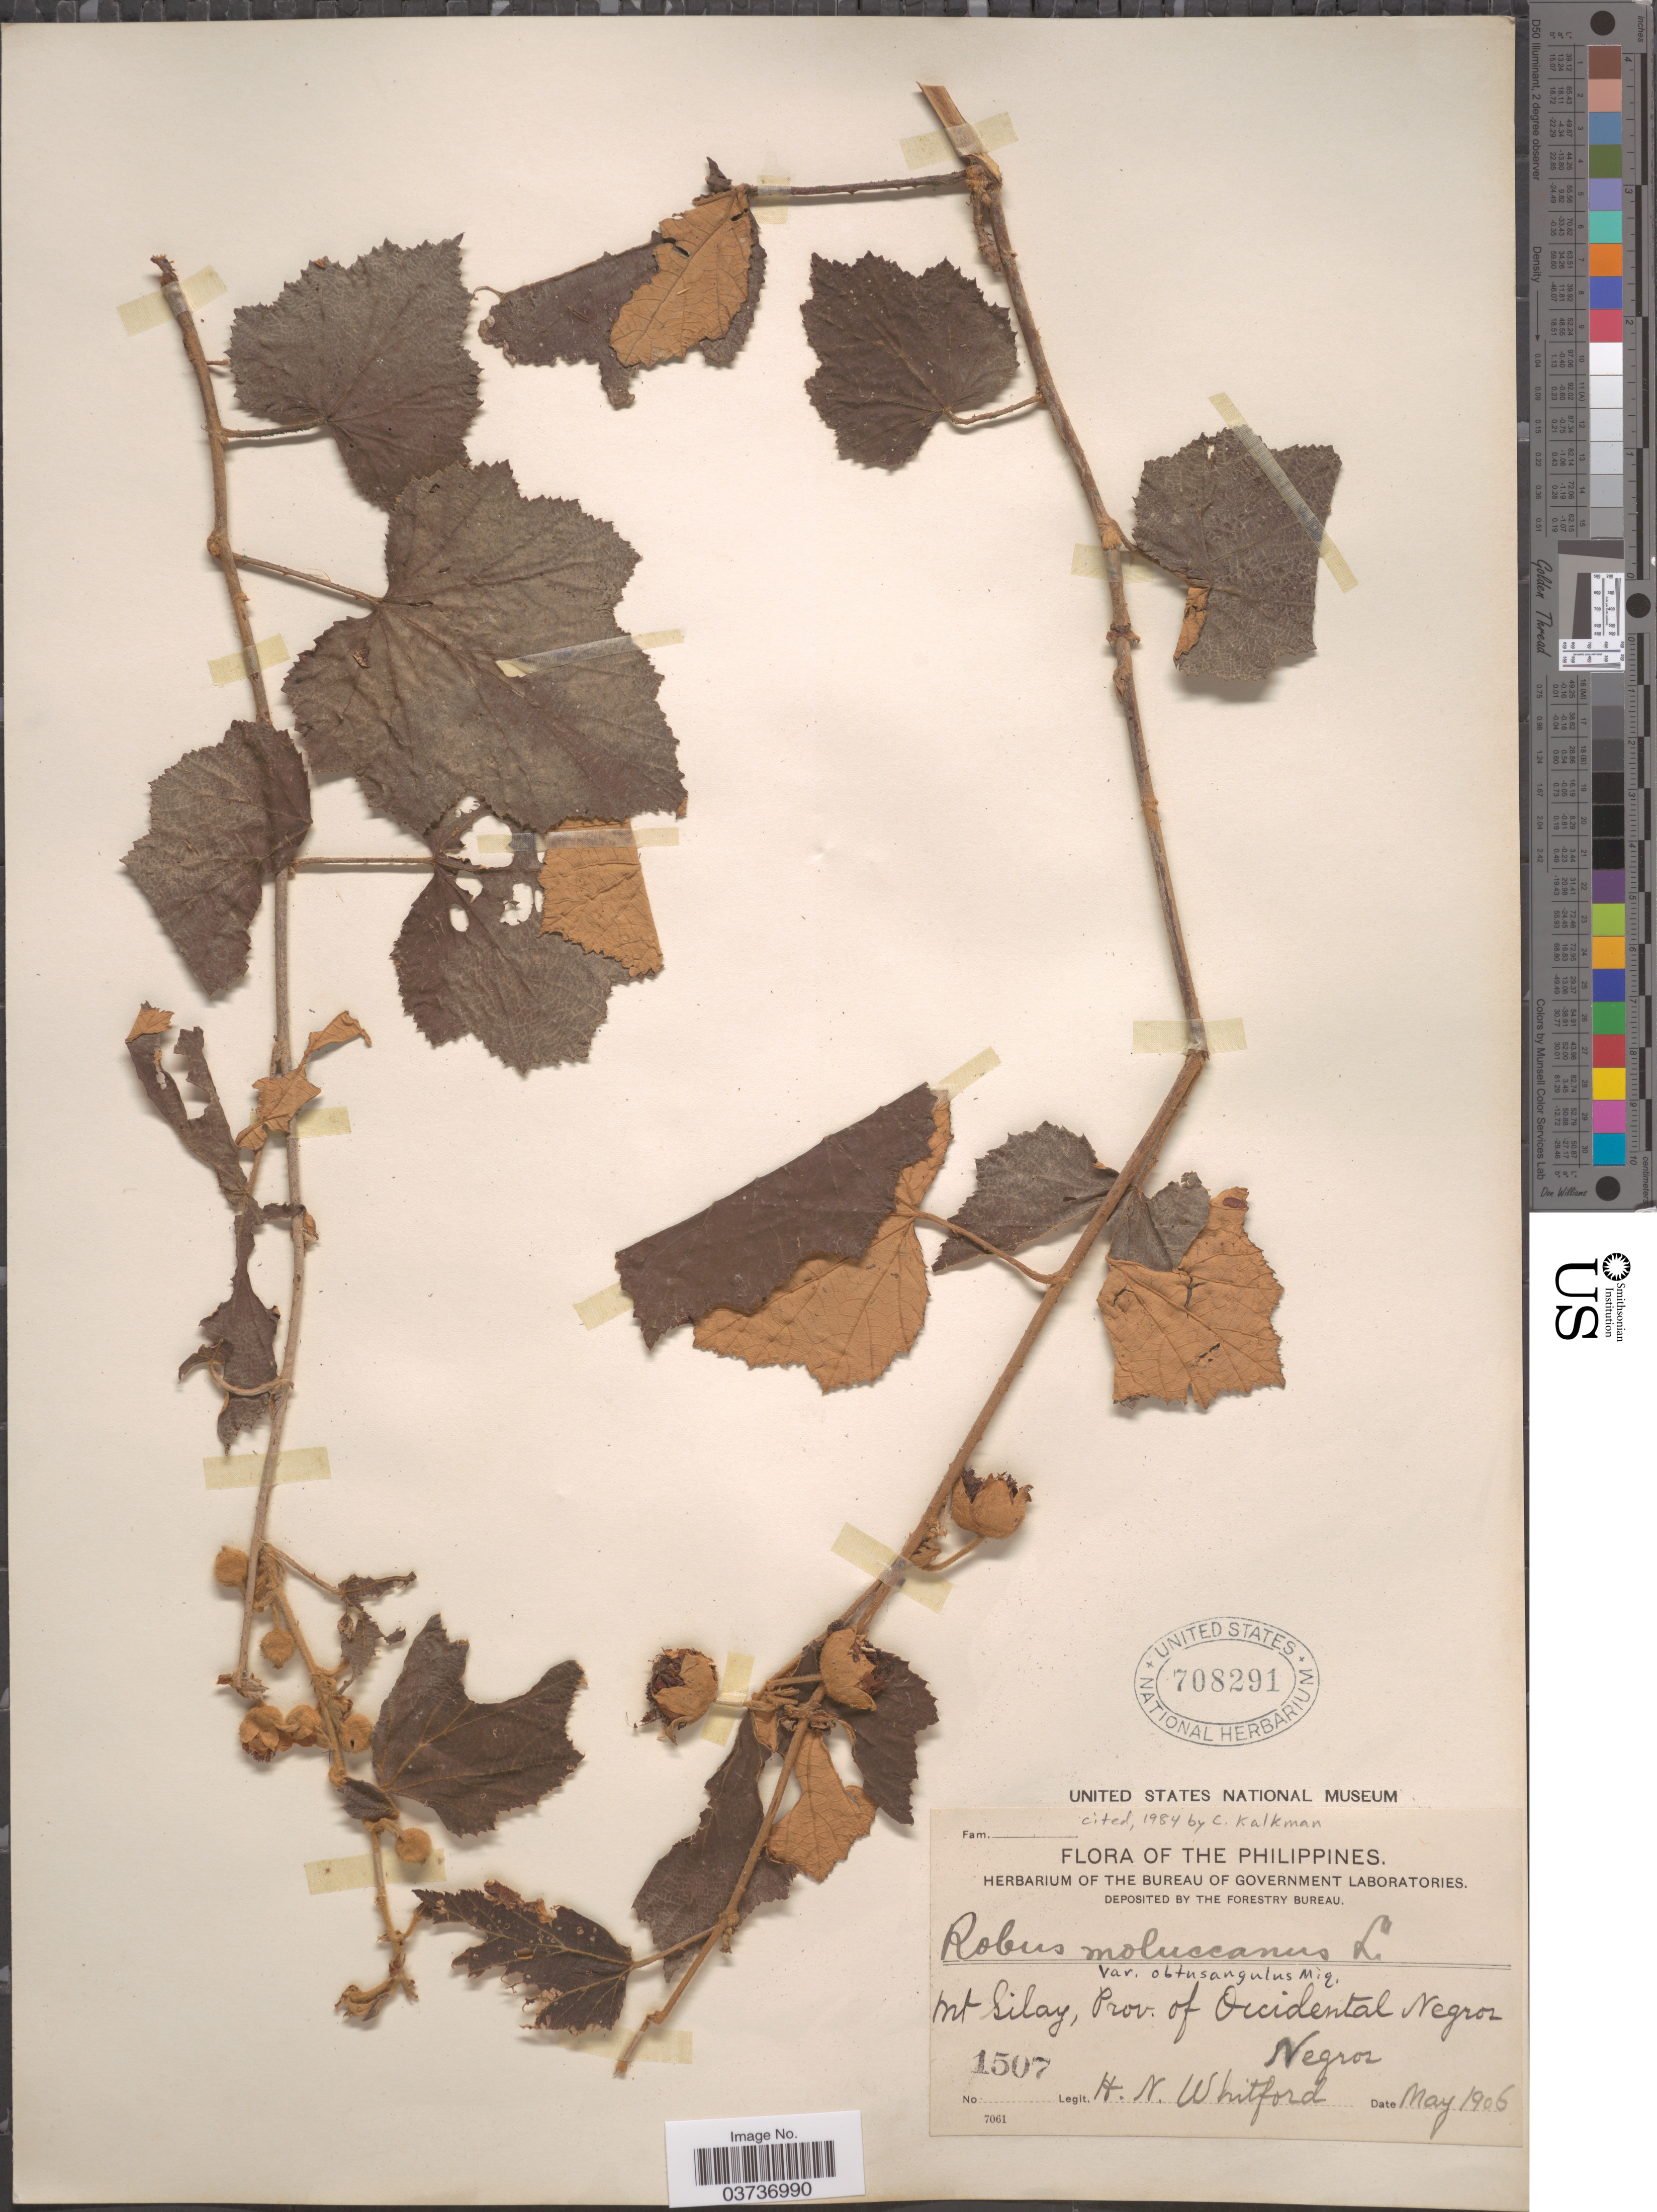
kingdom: Plantae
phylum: Tracheophyta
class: Magnoliopsida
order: Rosales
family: Rosaceae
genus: Rubus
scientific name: Rubus moluccanus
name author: L.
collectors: H. N. Whitford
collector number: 1507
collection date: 1906-05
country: Philippines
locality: Mt Silay, Prov. of Occidental Negros. Negros.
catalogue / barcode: US 708291